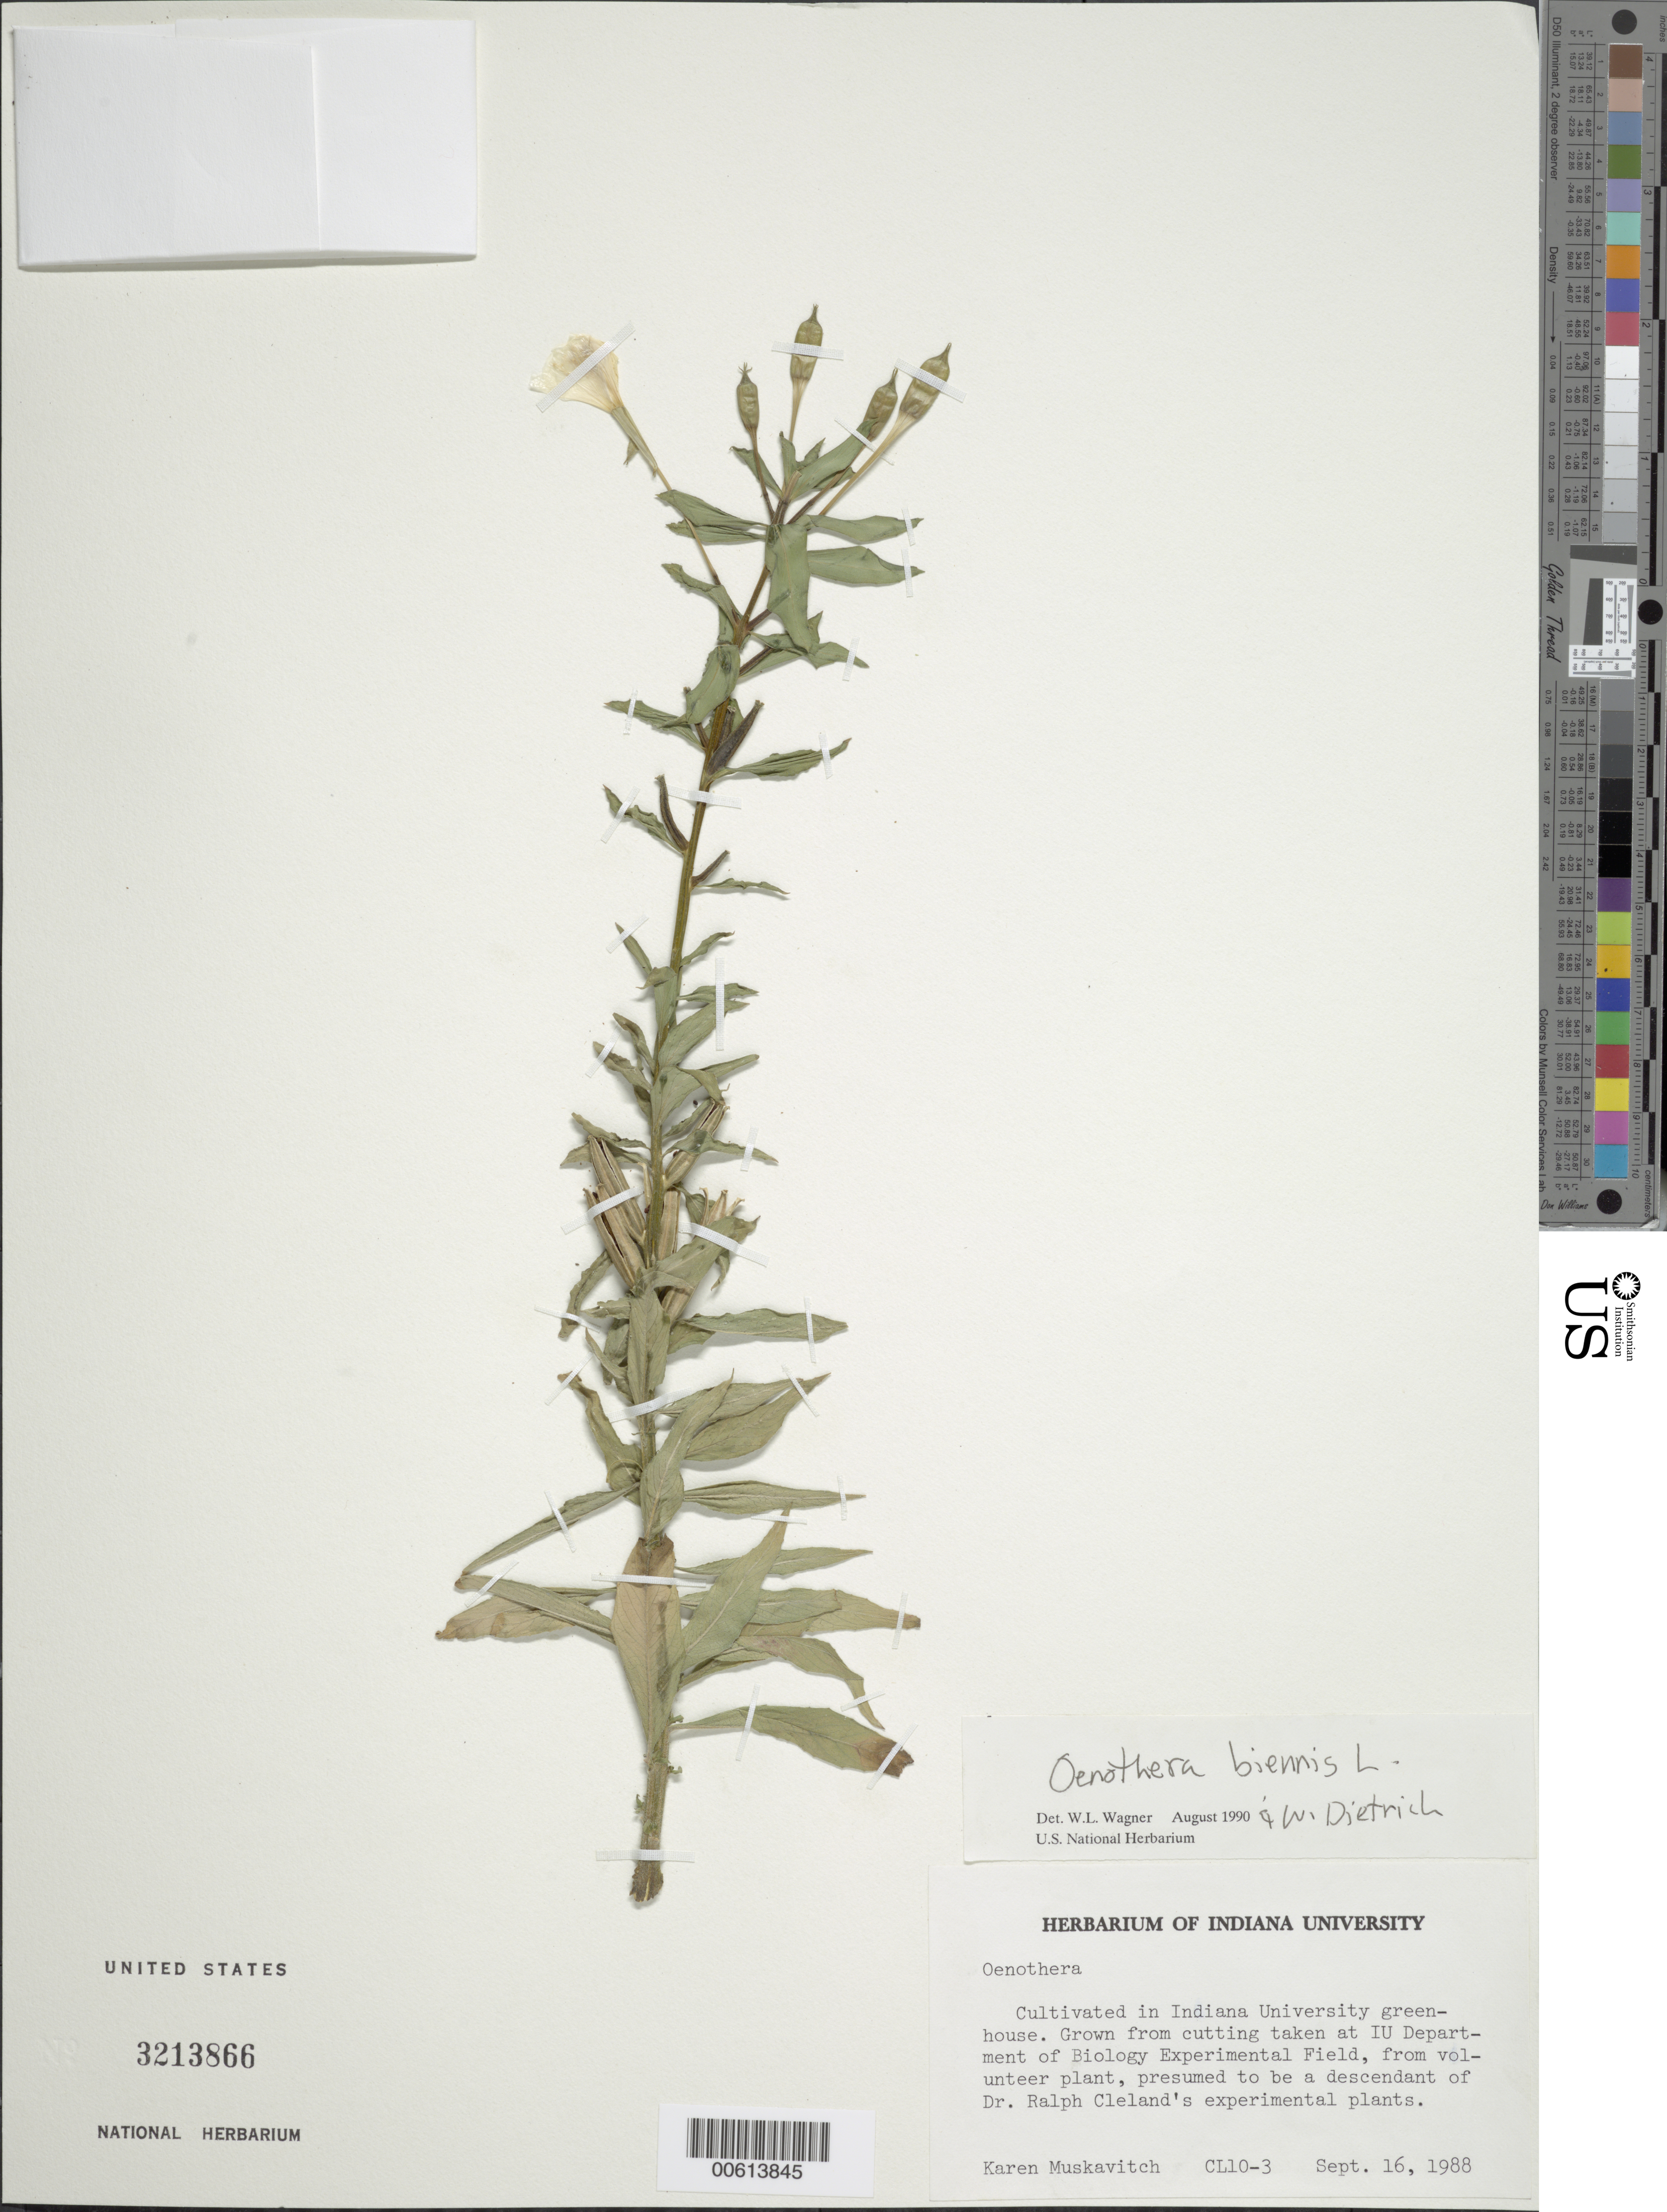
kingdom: Plantae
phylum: Tracheophyta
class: Magnoliopsida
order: Myrtales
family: Onagraceae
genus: Oenothera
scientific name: Oenothera biennis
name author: L.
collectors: K. Muskavitch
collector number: cl10-3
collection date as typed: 16 Sep 1988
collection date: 1988-09-16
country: United States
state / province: Indiana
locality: IU Dept of Biology Experimental Field a volunteer plant.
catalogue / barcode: US 3213866